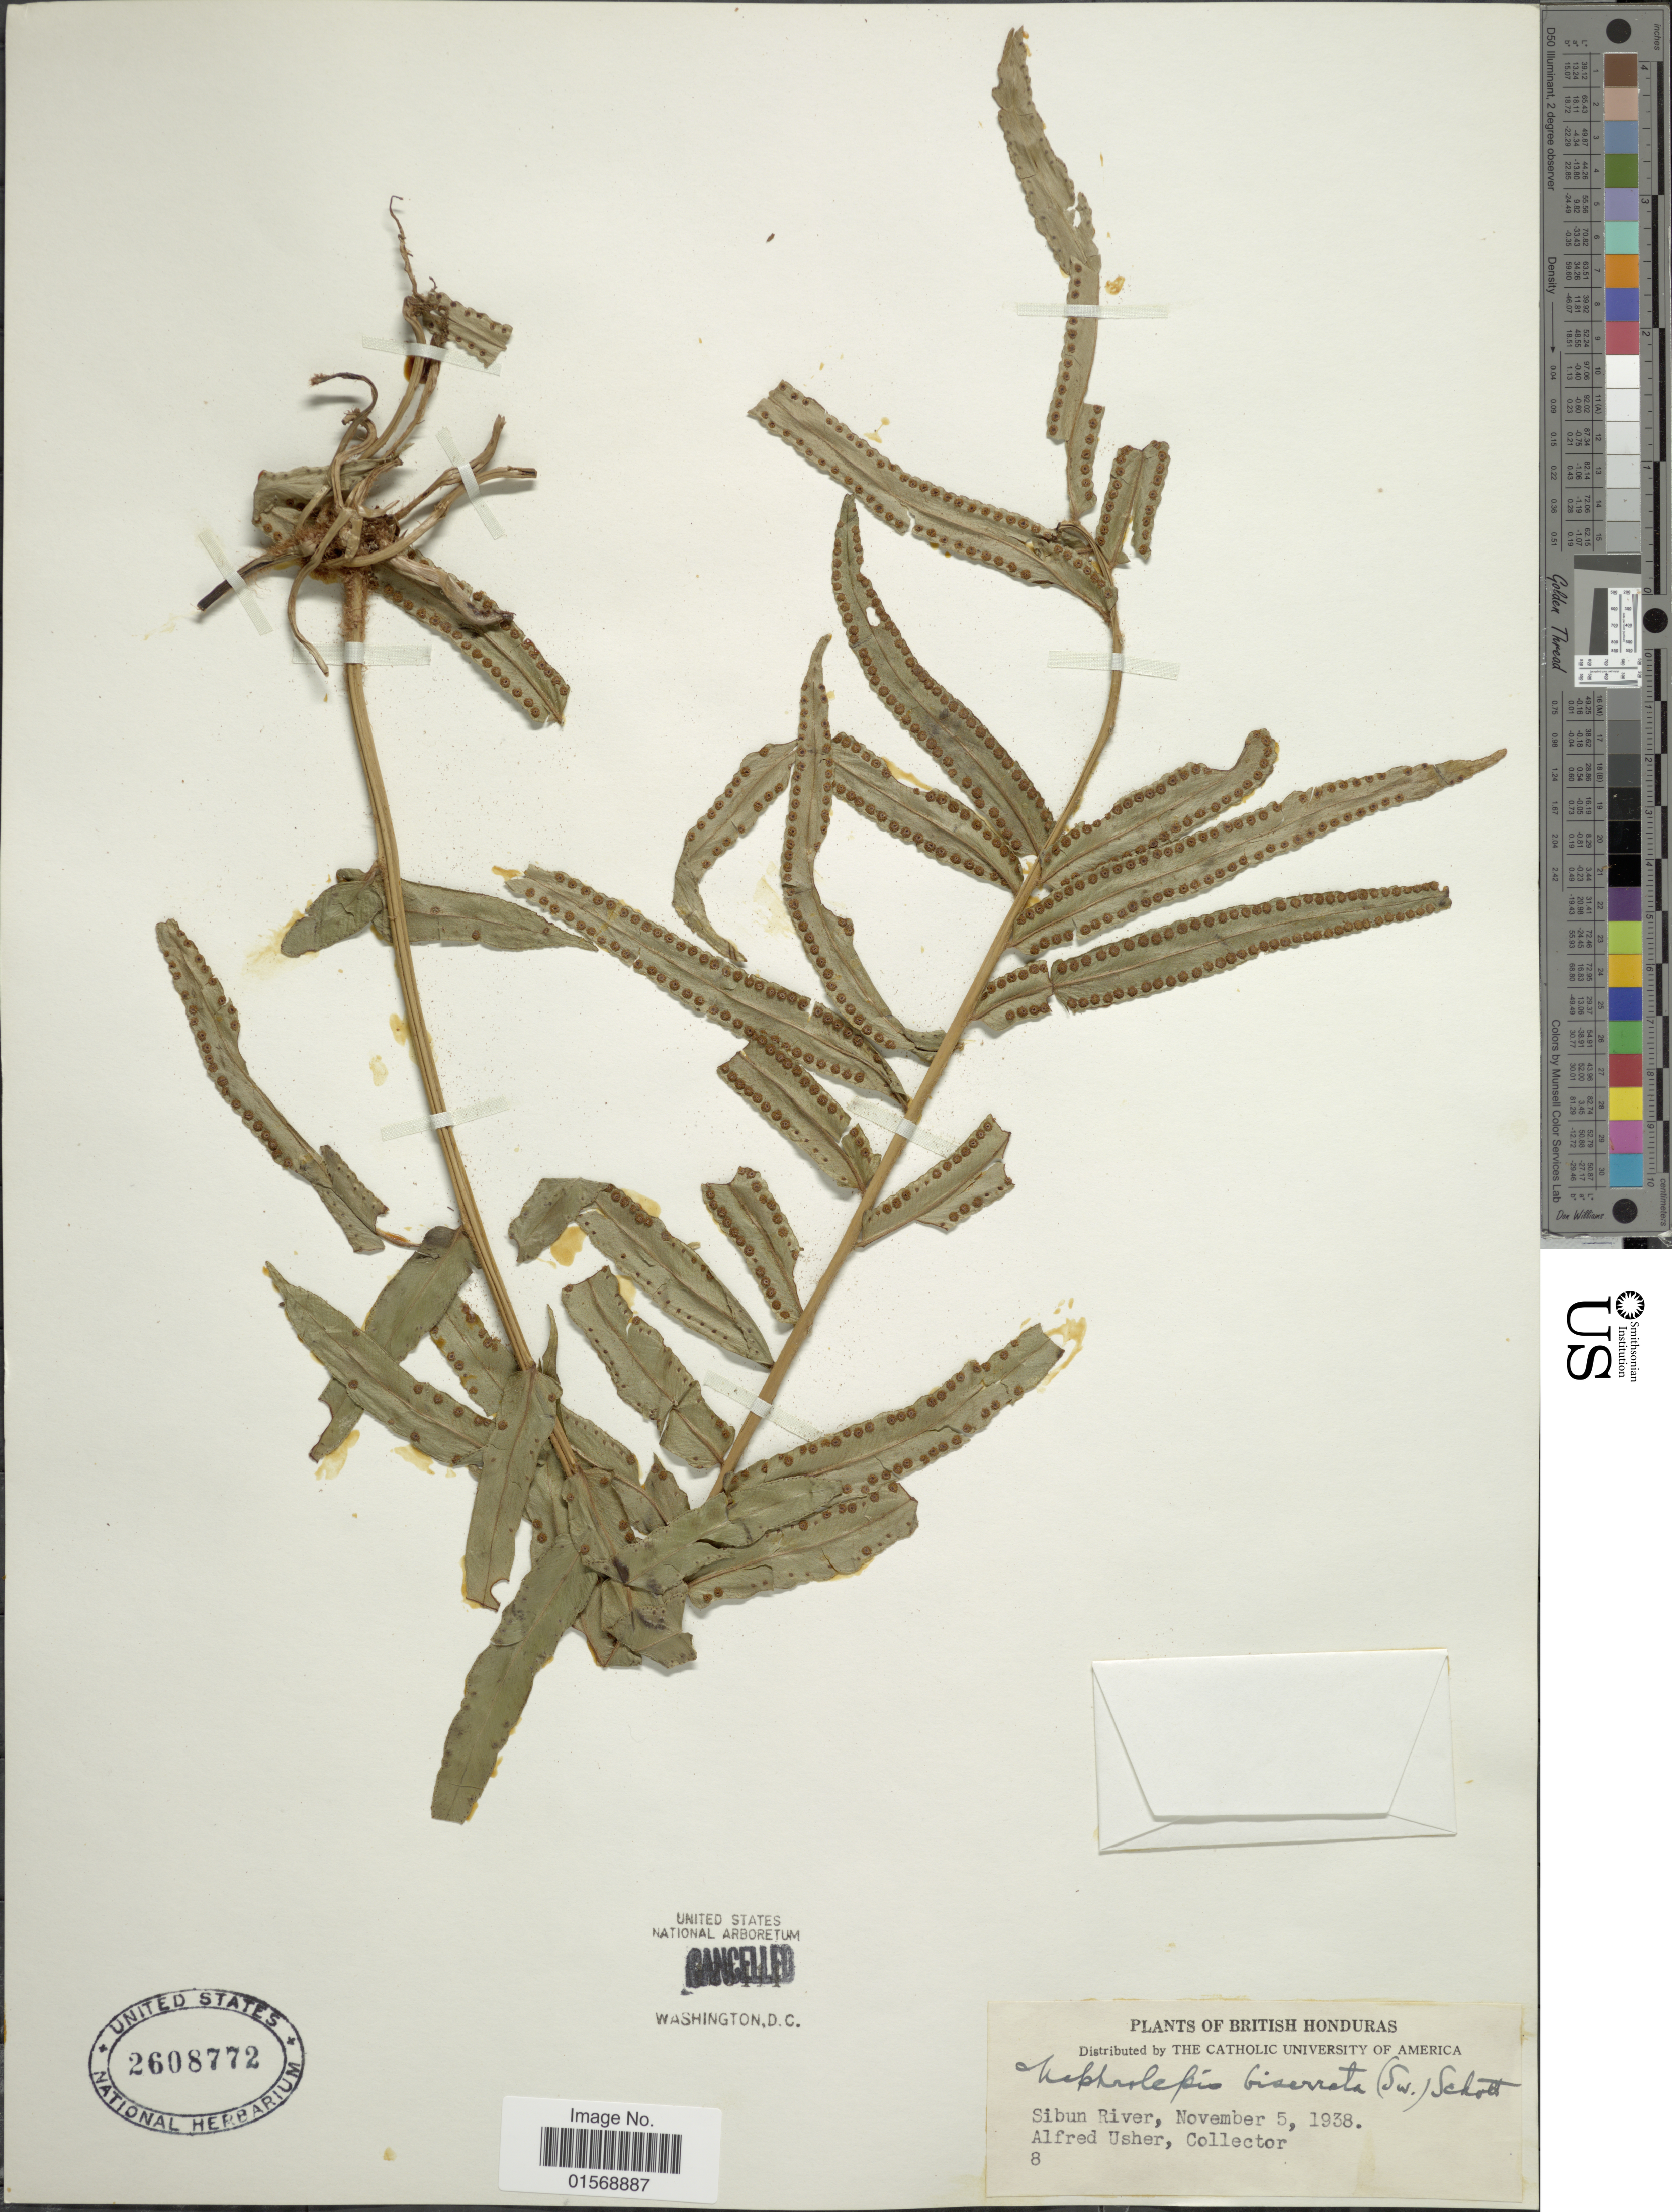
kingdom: Plantae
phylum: Tracheophyta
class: Polypodiopsida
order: Polypodiales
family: Nephrolepidaceae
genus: Nephrolepis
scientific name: Nephrolepis biserrata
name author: (Sw.) Schott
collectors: A. Usher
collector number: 8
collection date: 1938-11-05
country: Belize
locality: British Honduras. Sibun River.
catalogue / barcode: US 2608772